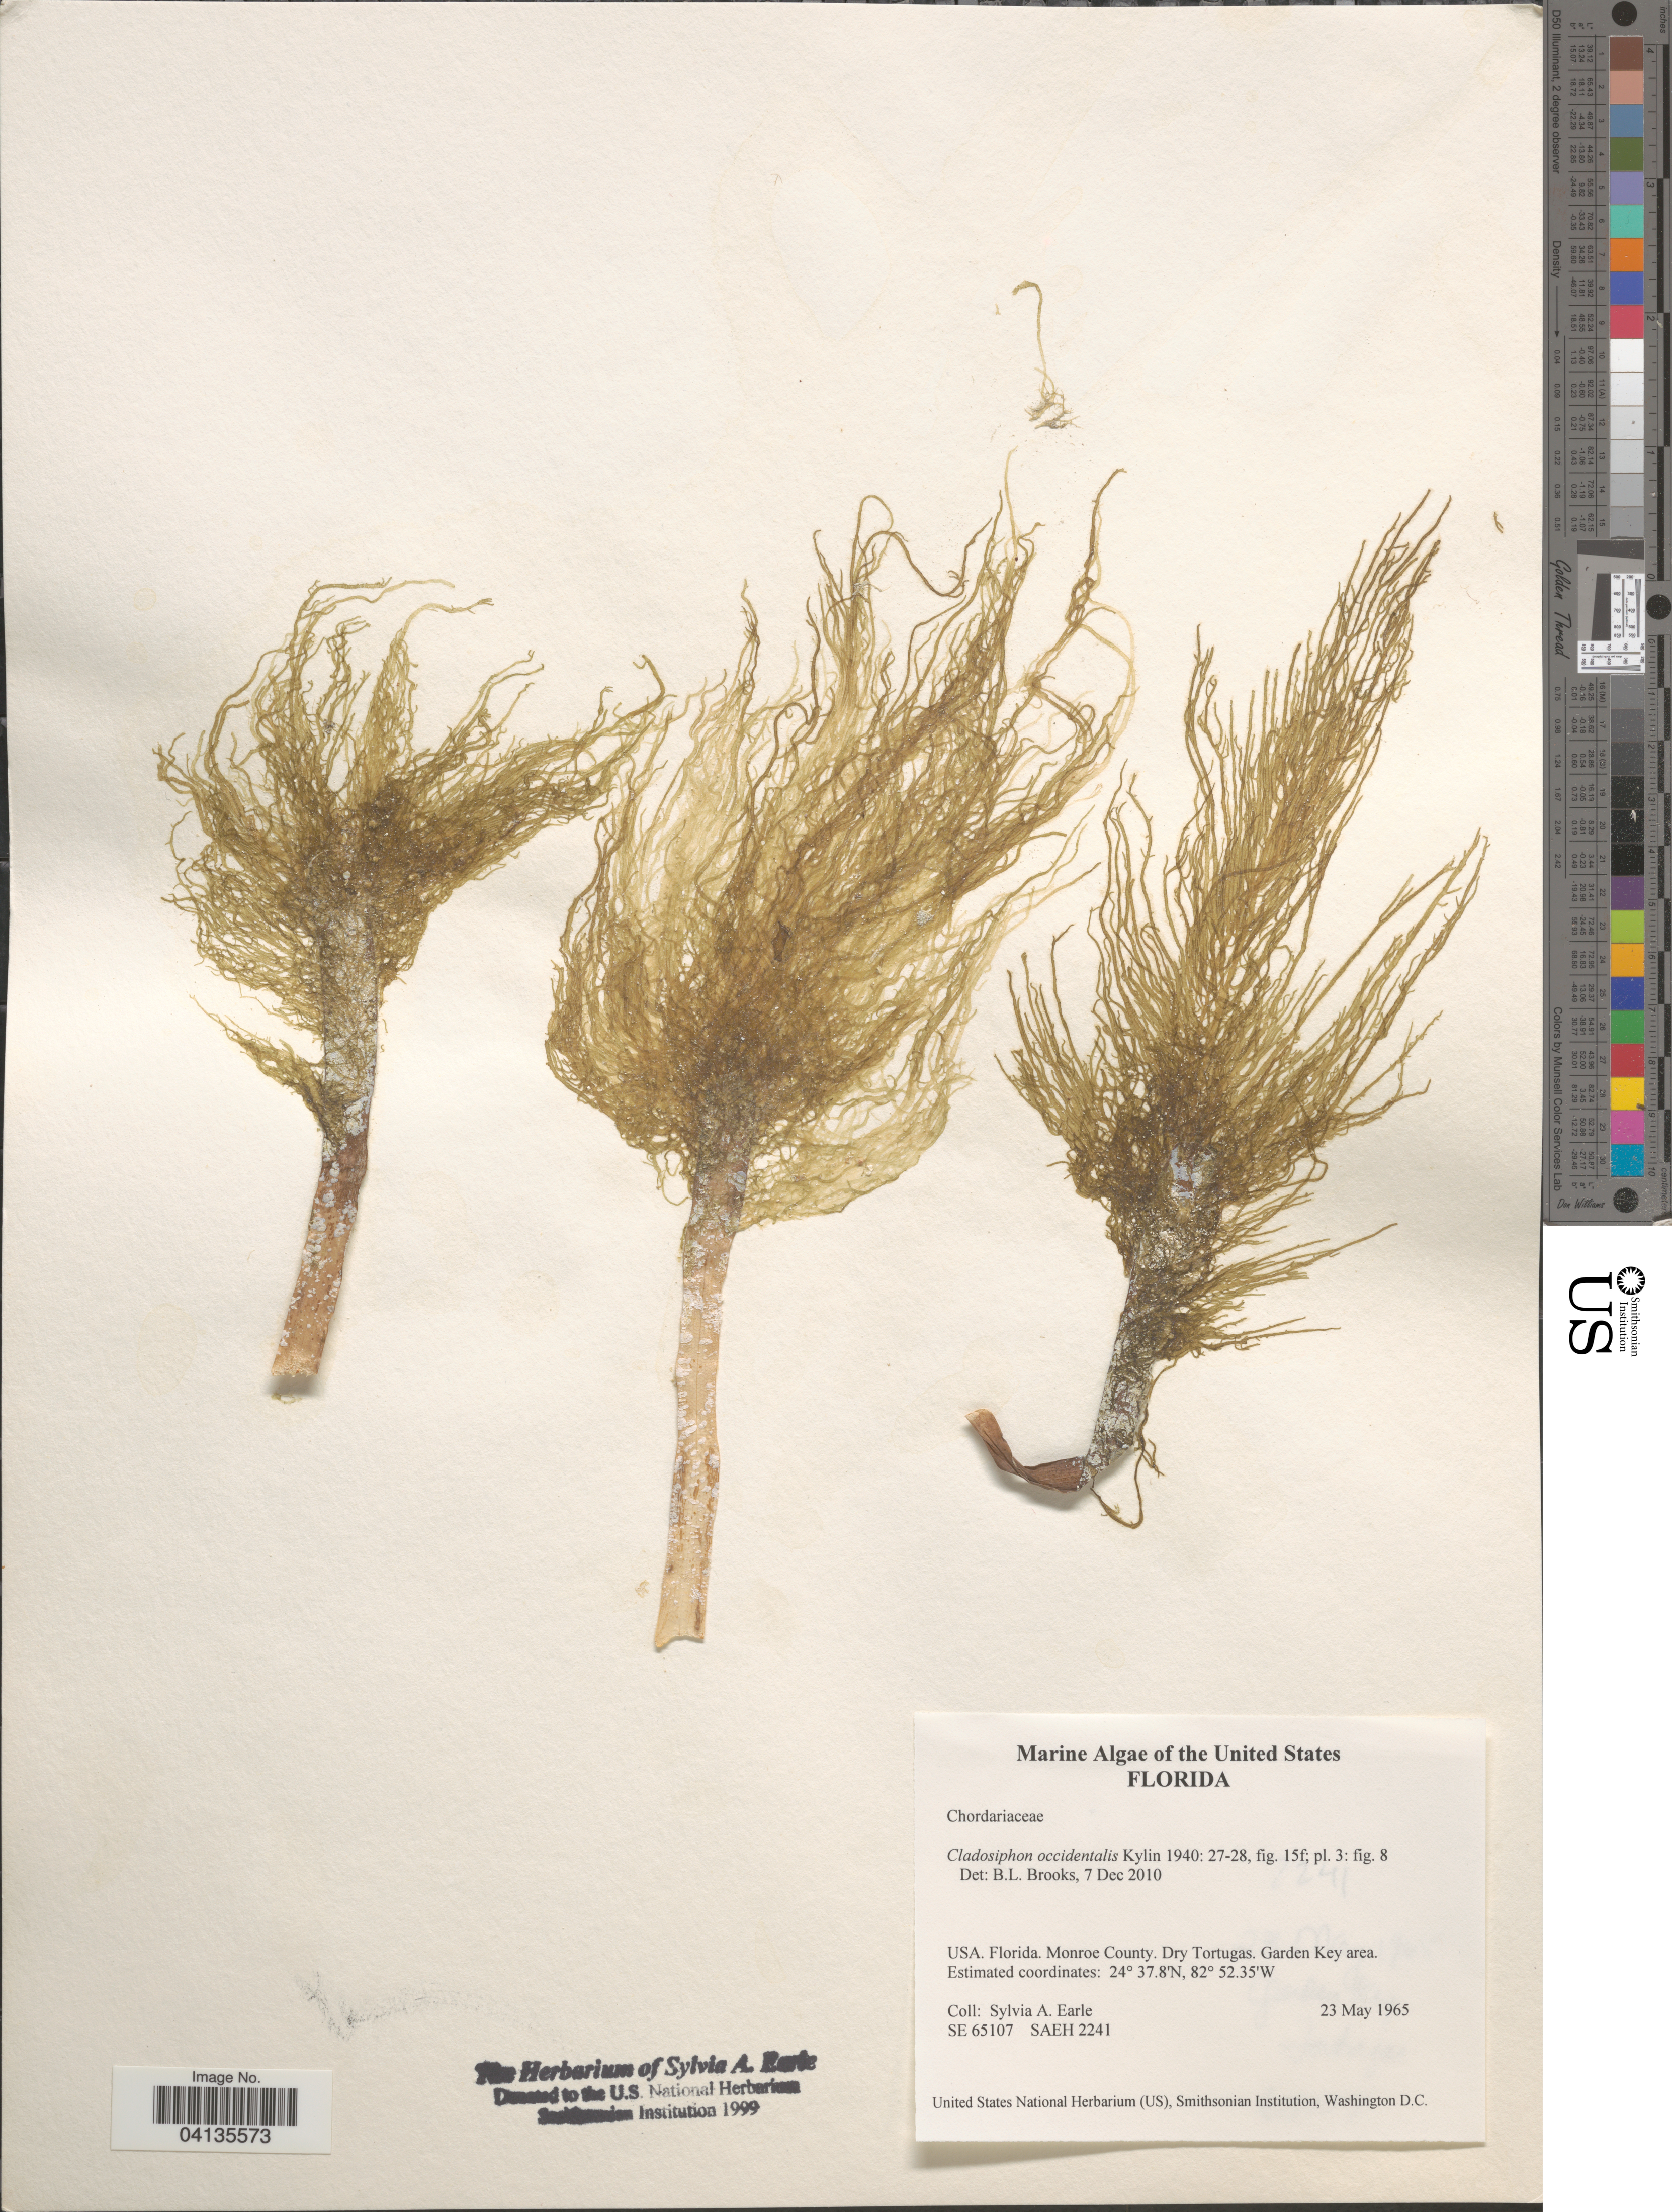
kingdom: Chromista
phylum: Ochrophyta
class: Phaeophyceae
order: Ectocarpales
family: Chordariaceae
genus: Cladosiphon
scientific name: Cladosiphon occidentalis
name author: Kylin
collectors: S. A. Earle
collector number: SE65107/SAEH2241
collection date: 1965-05-23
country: United States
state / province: Florida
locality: Monroe County. Dry Tortugas. Garden Key area.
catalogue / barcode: US 238600